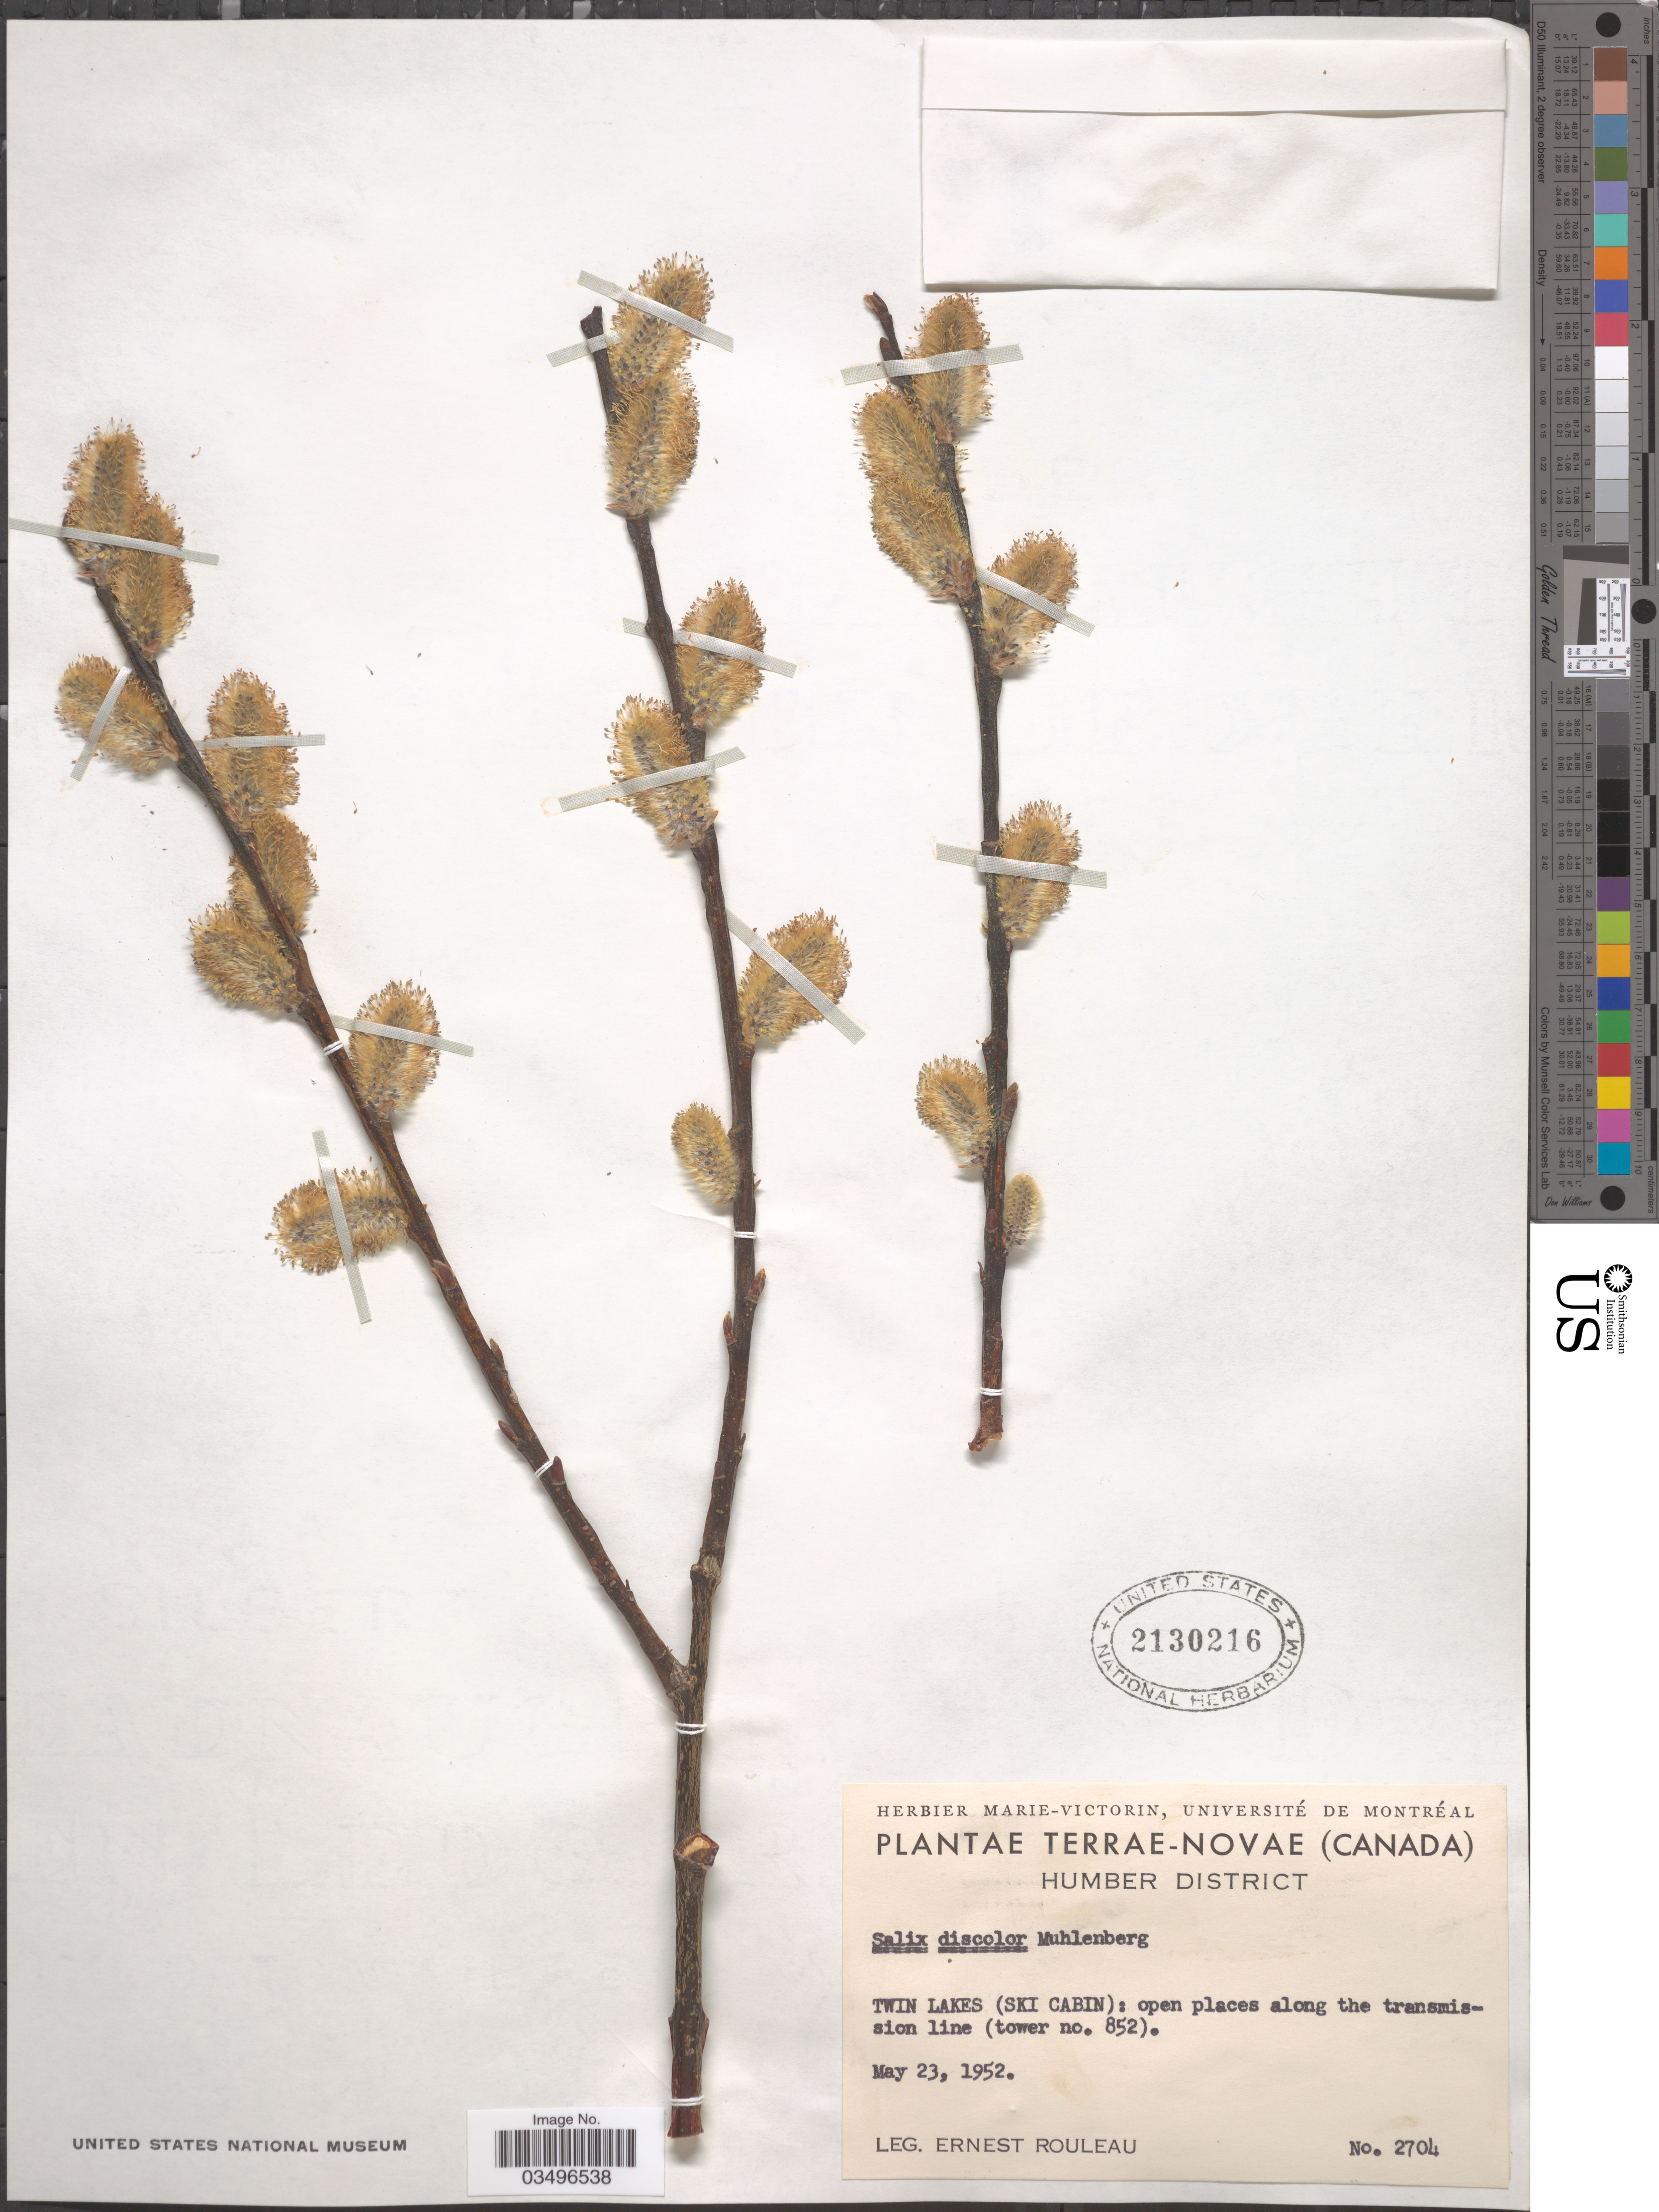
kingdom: Plantae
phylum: Tracheophyta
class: Magnoliopsida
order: Malpighiales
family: Salicaceae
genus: Salix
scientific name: Salix discolor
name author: Muhl.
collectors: E. Rouleau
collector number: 2704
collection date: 1952-05-23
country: Canada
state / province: Newfoundland and Labrador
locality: Terrae-Novae. Humber District. Twin Lakes (Ski Cabin): open places along the transmission line (tower no. 852).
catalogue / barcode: US 2130216